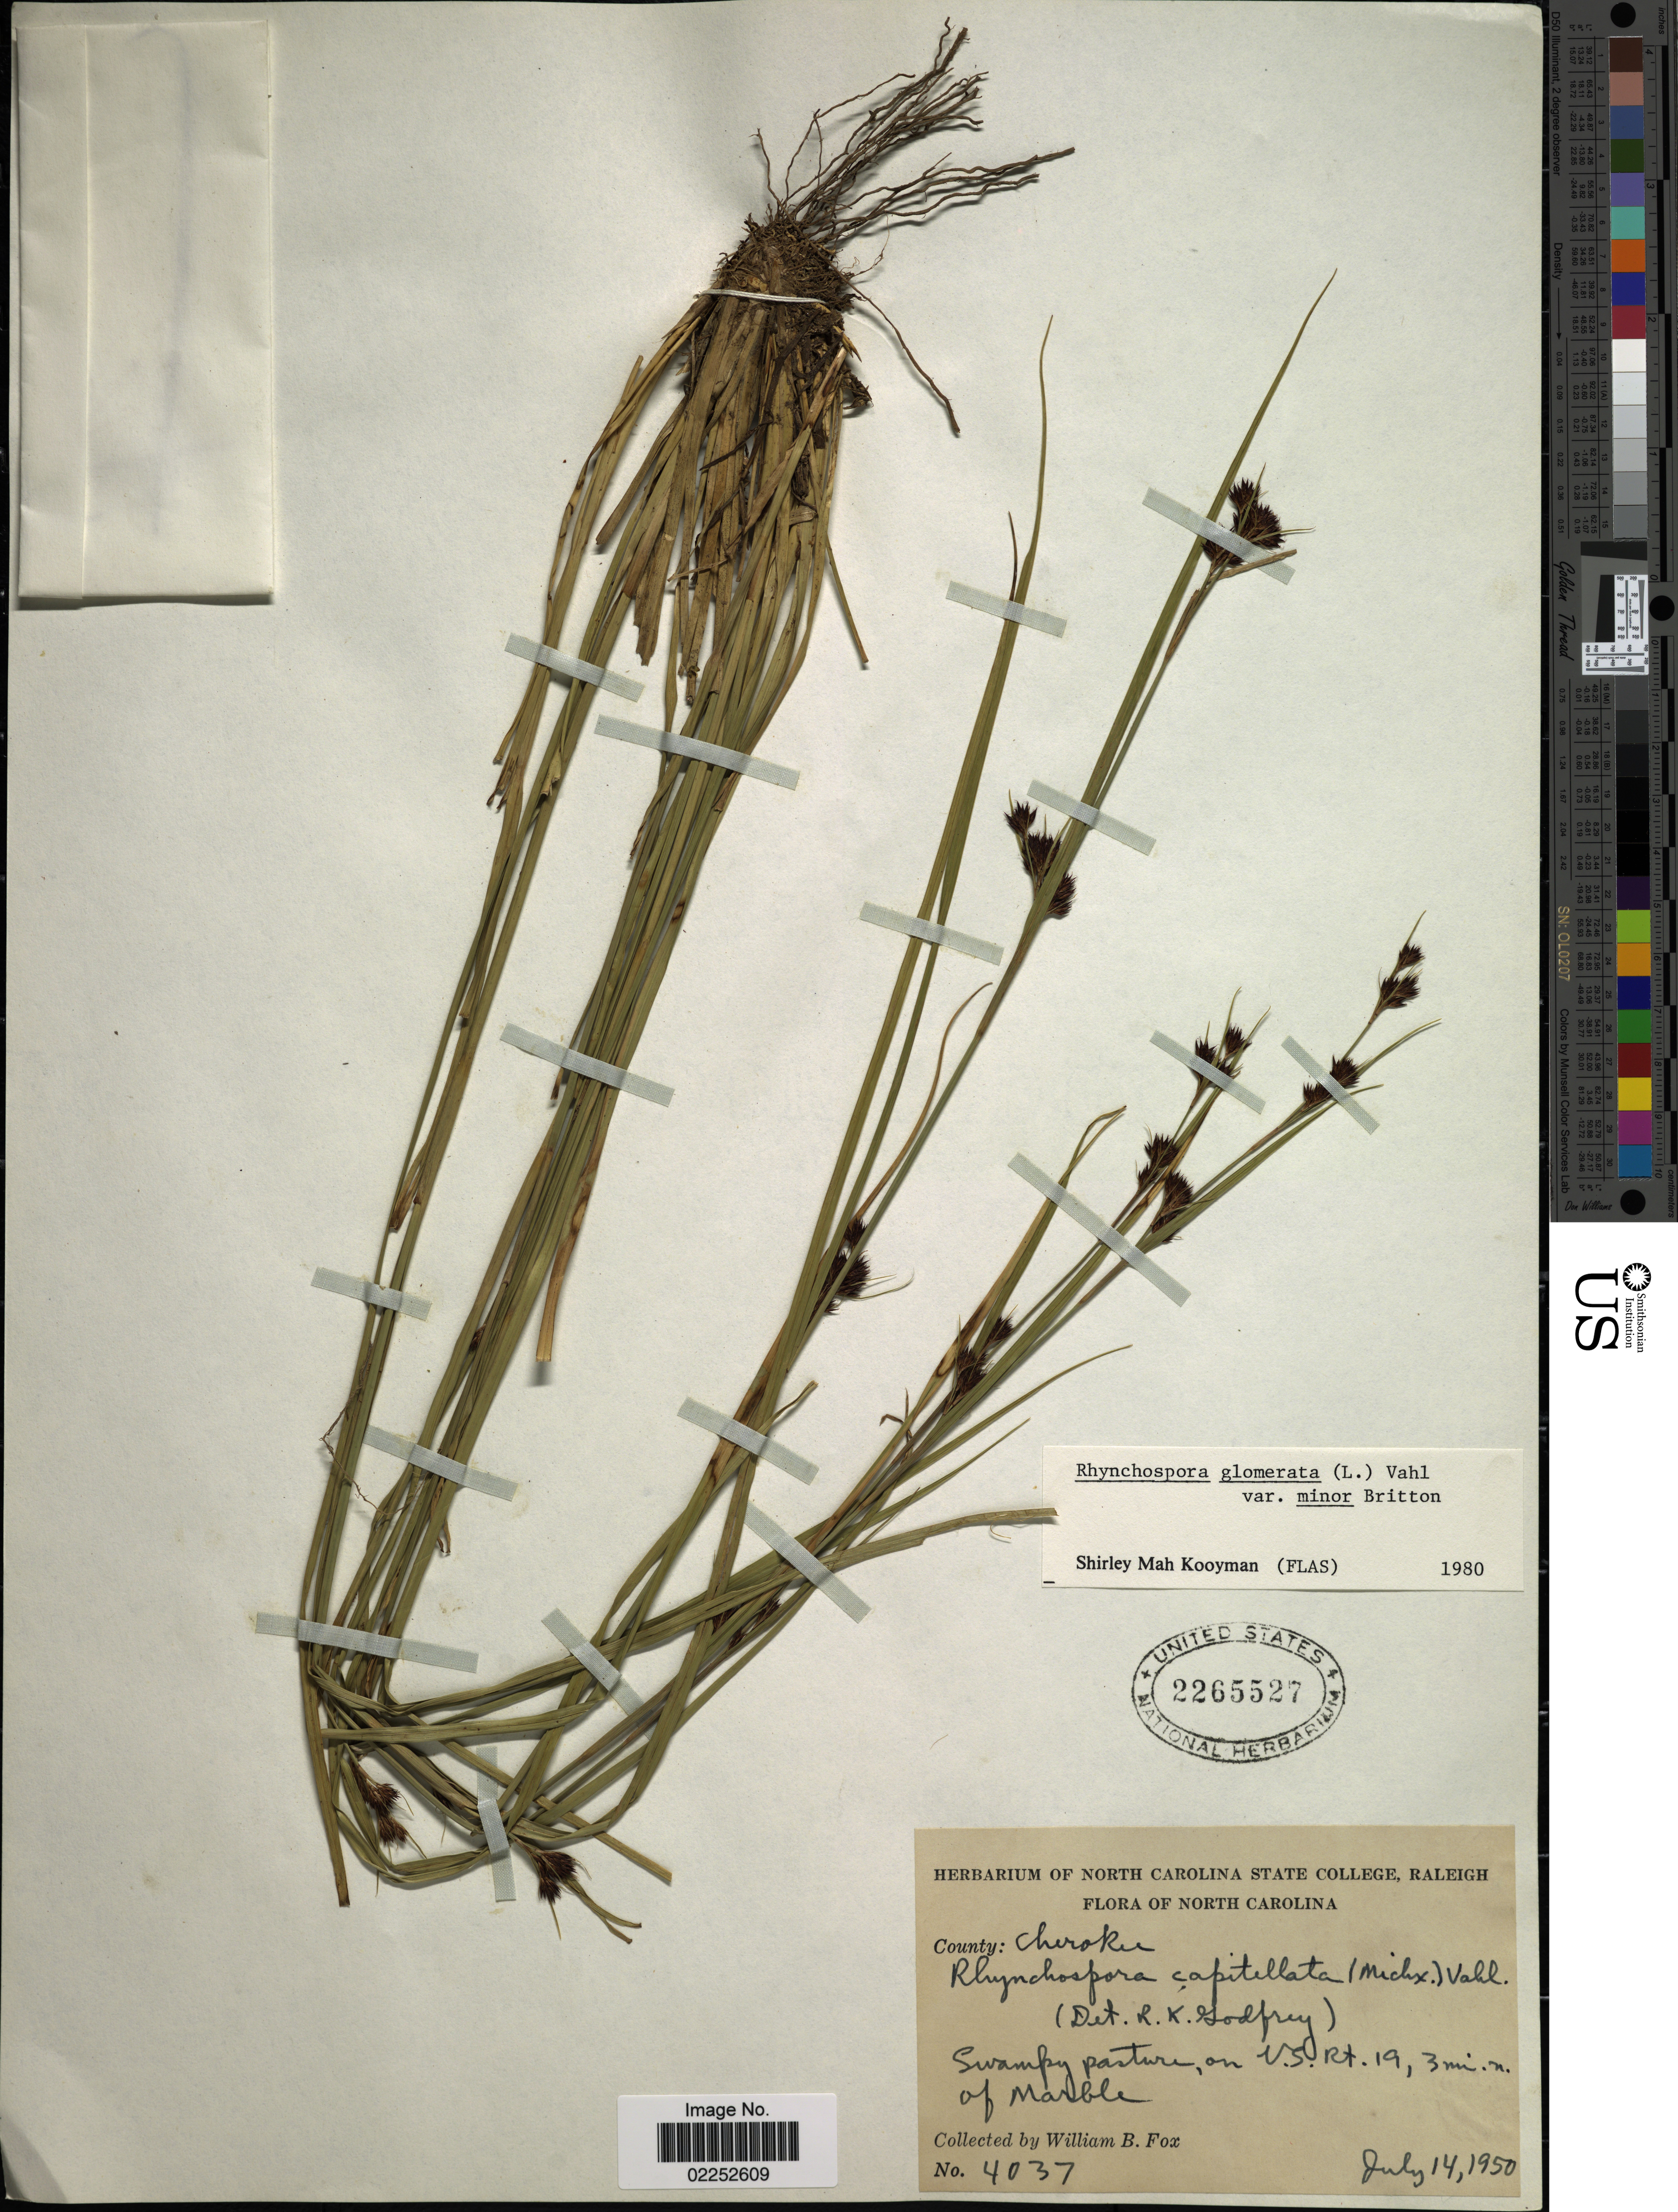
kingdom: Plantae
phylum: Tracheophyta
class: Liliopsida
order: Poales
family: Cyperaceae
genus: Rhynchospora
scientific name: Rhynchospora capitellata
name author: (Michx.) Vahl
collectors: W. B. Fox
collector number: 4037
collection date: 1950-07-14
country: United States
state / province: North Carolina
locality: County: Cherokee, Swampy pasture, on V.S. Rt 19, 3 mi n of Marble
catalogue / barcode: US 2265527